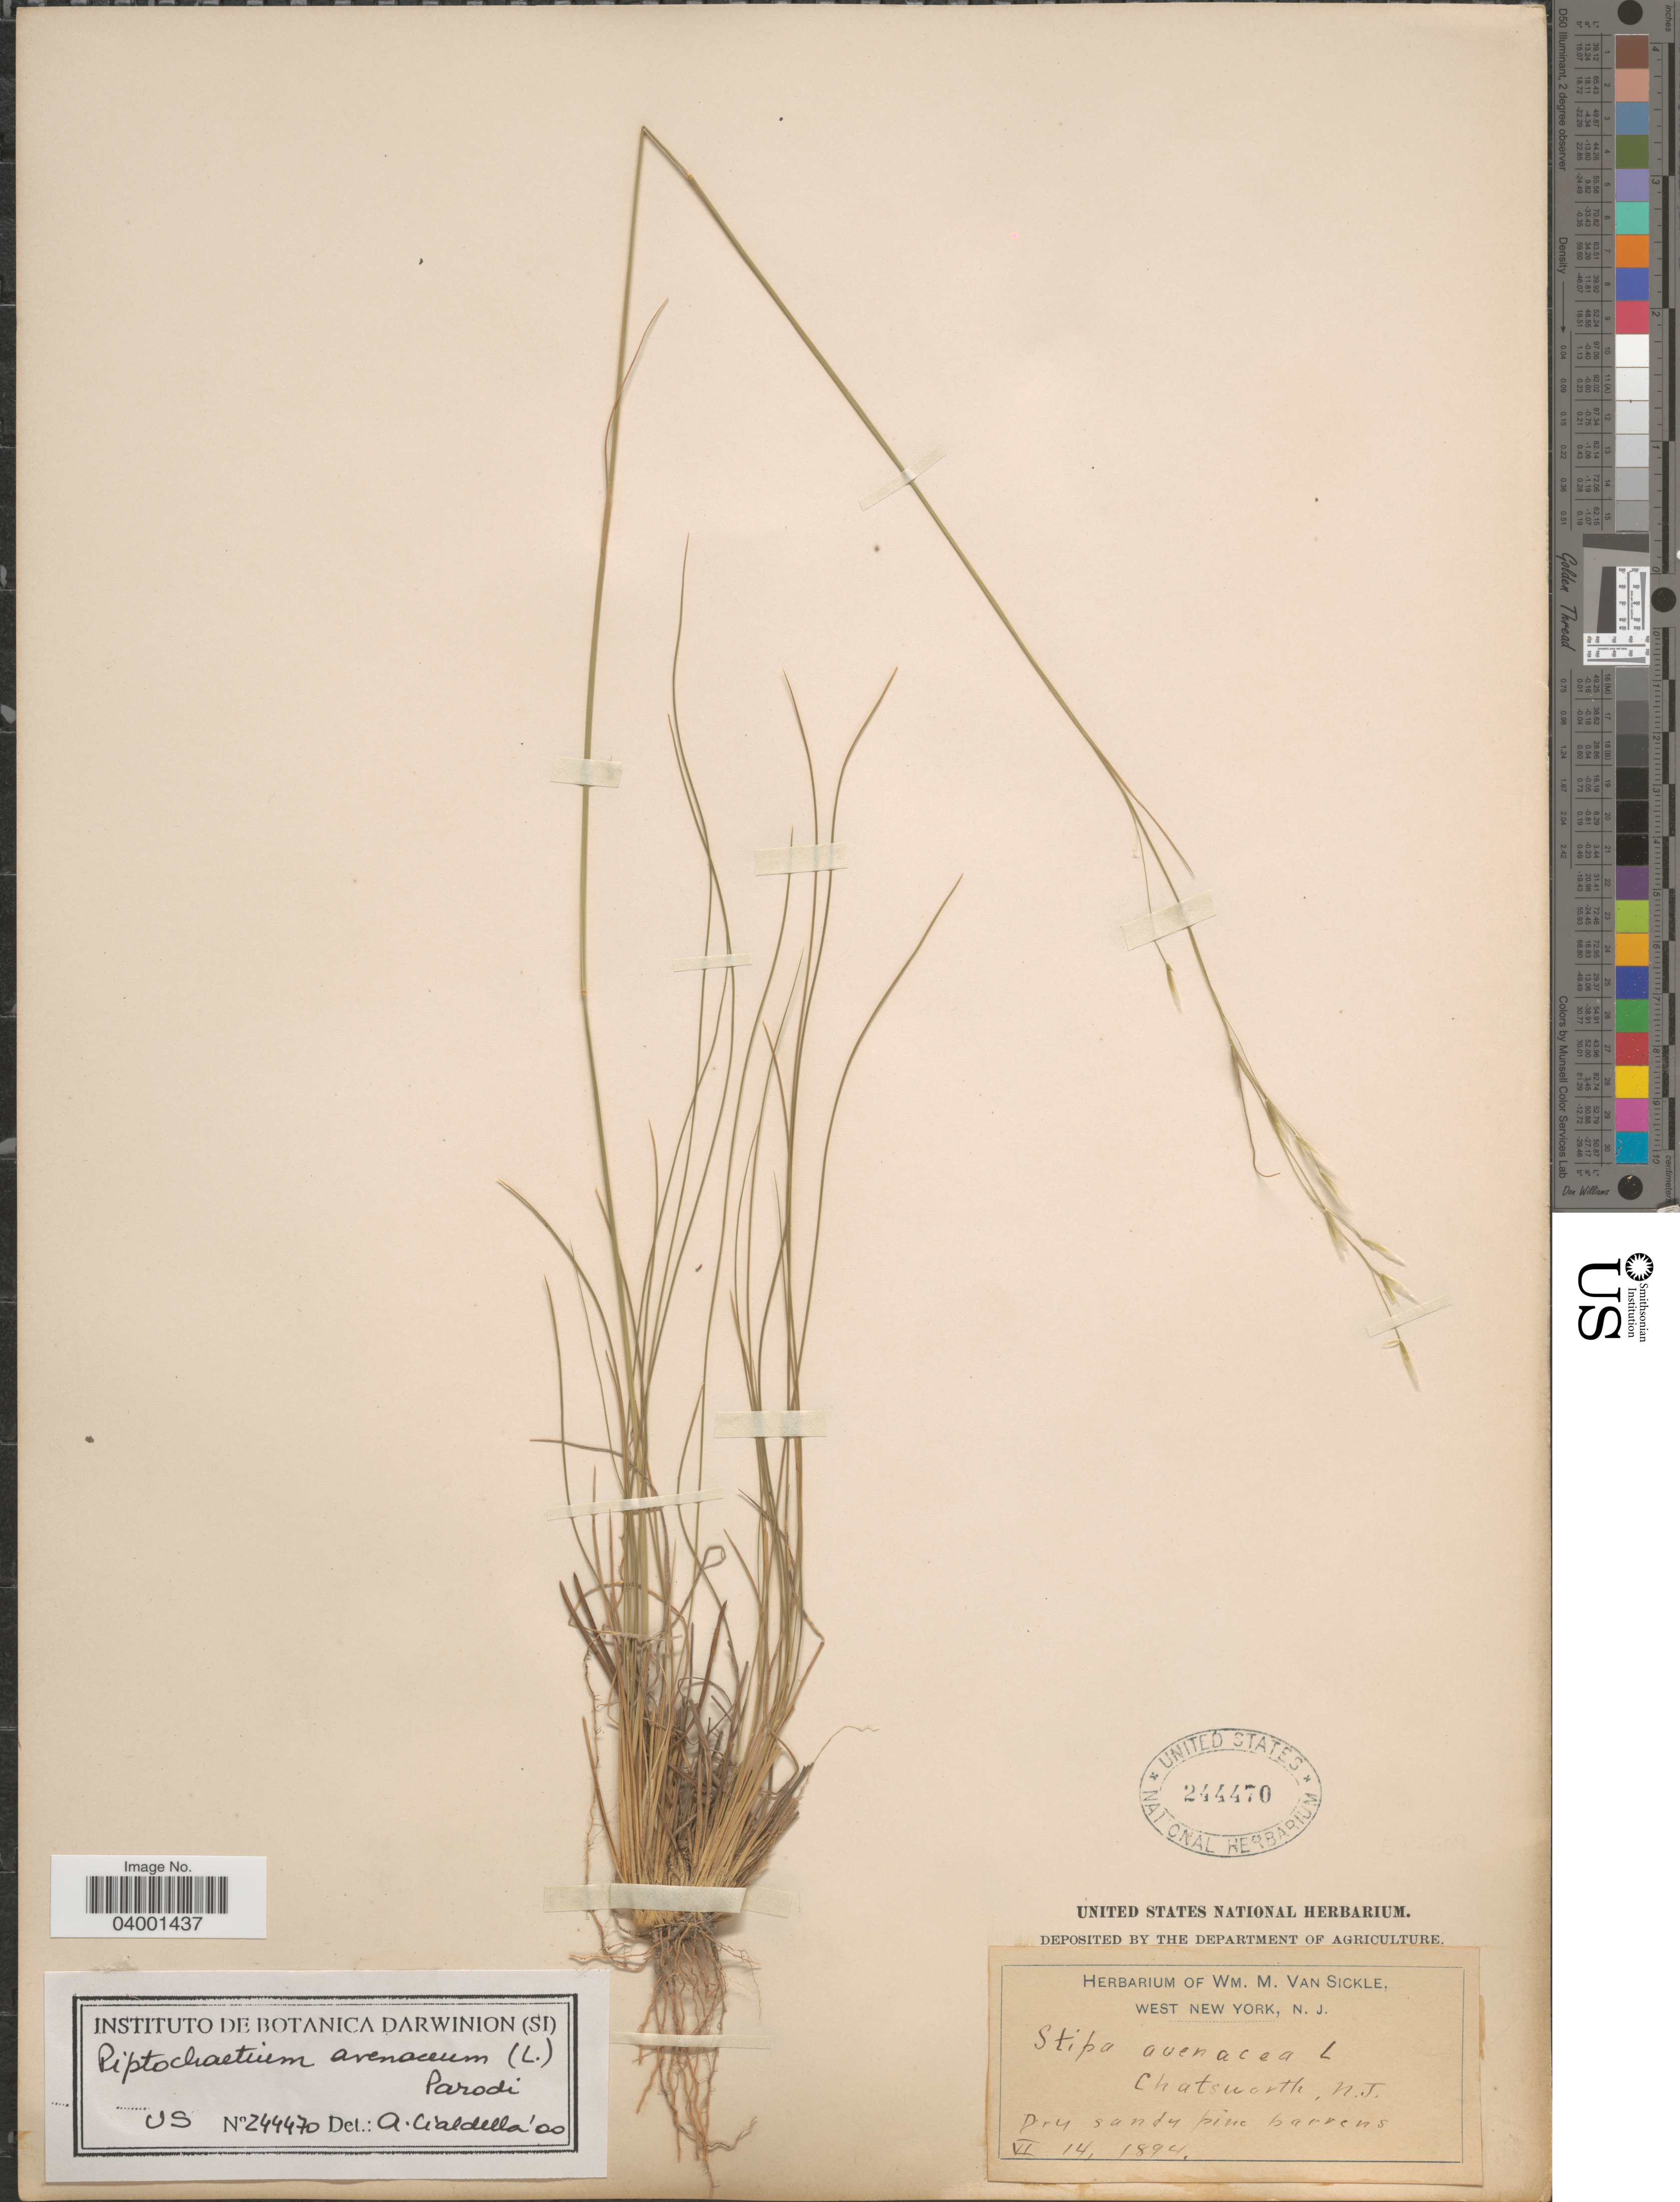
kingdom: Plantae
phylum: Tracheophyta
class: Liliopsida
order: Poales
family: Poaceae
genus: Piptochaetium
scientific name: Piptochaetium avenaceum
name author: (L.) Parodi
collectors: ex herb. Wm. M. Van Sickle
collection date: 1894-06-14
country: United States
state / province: New Jersey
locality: Chatsworth.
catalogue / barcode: US 244470